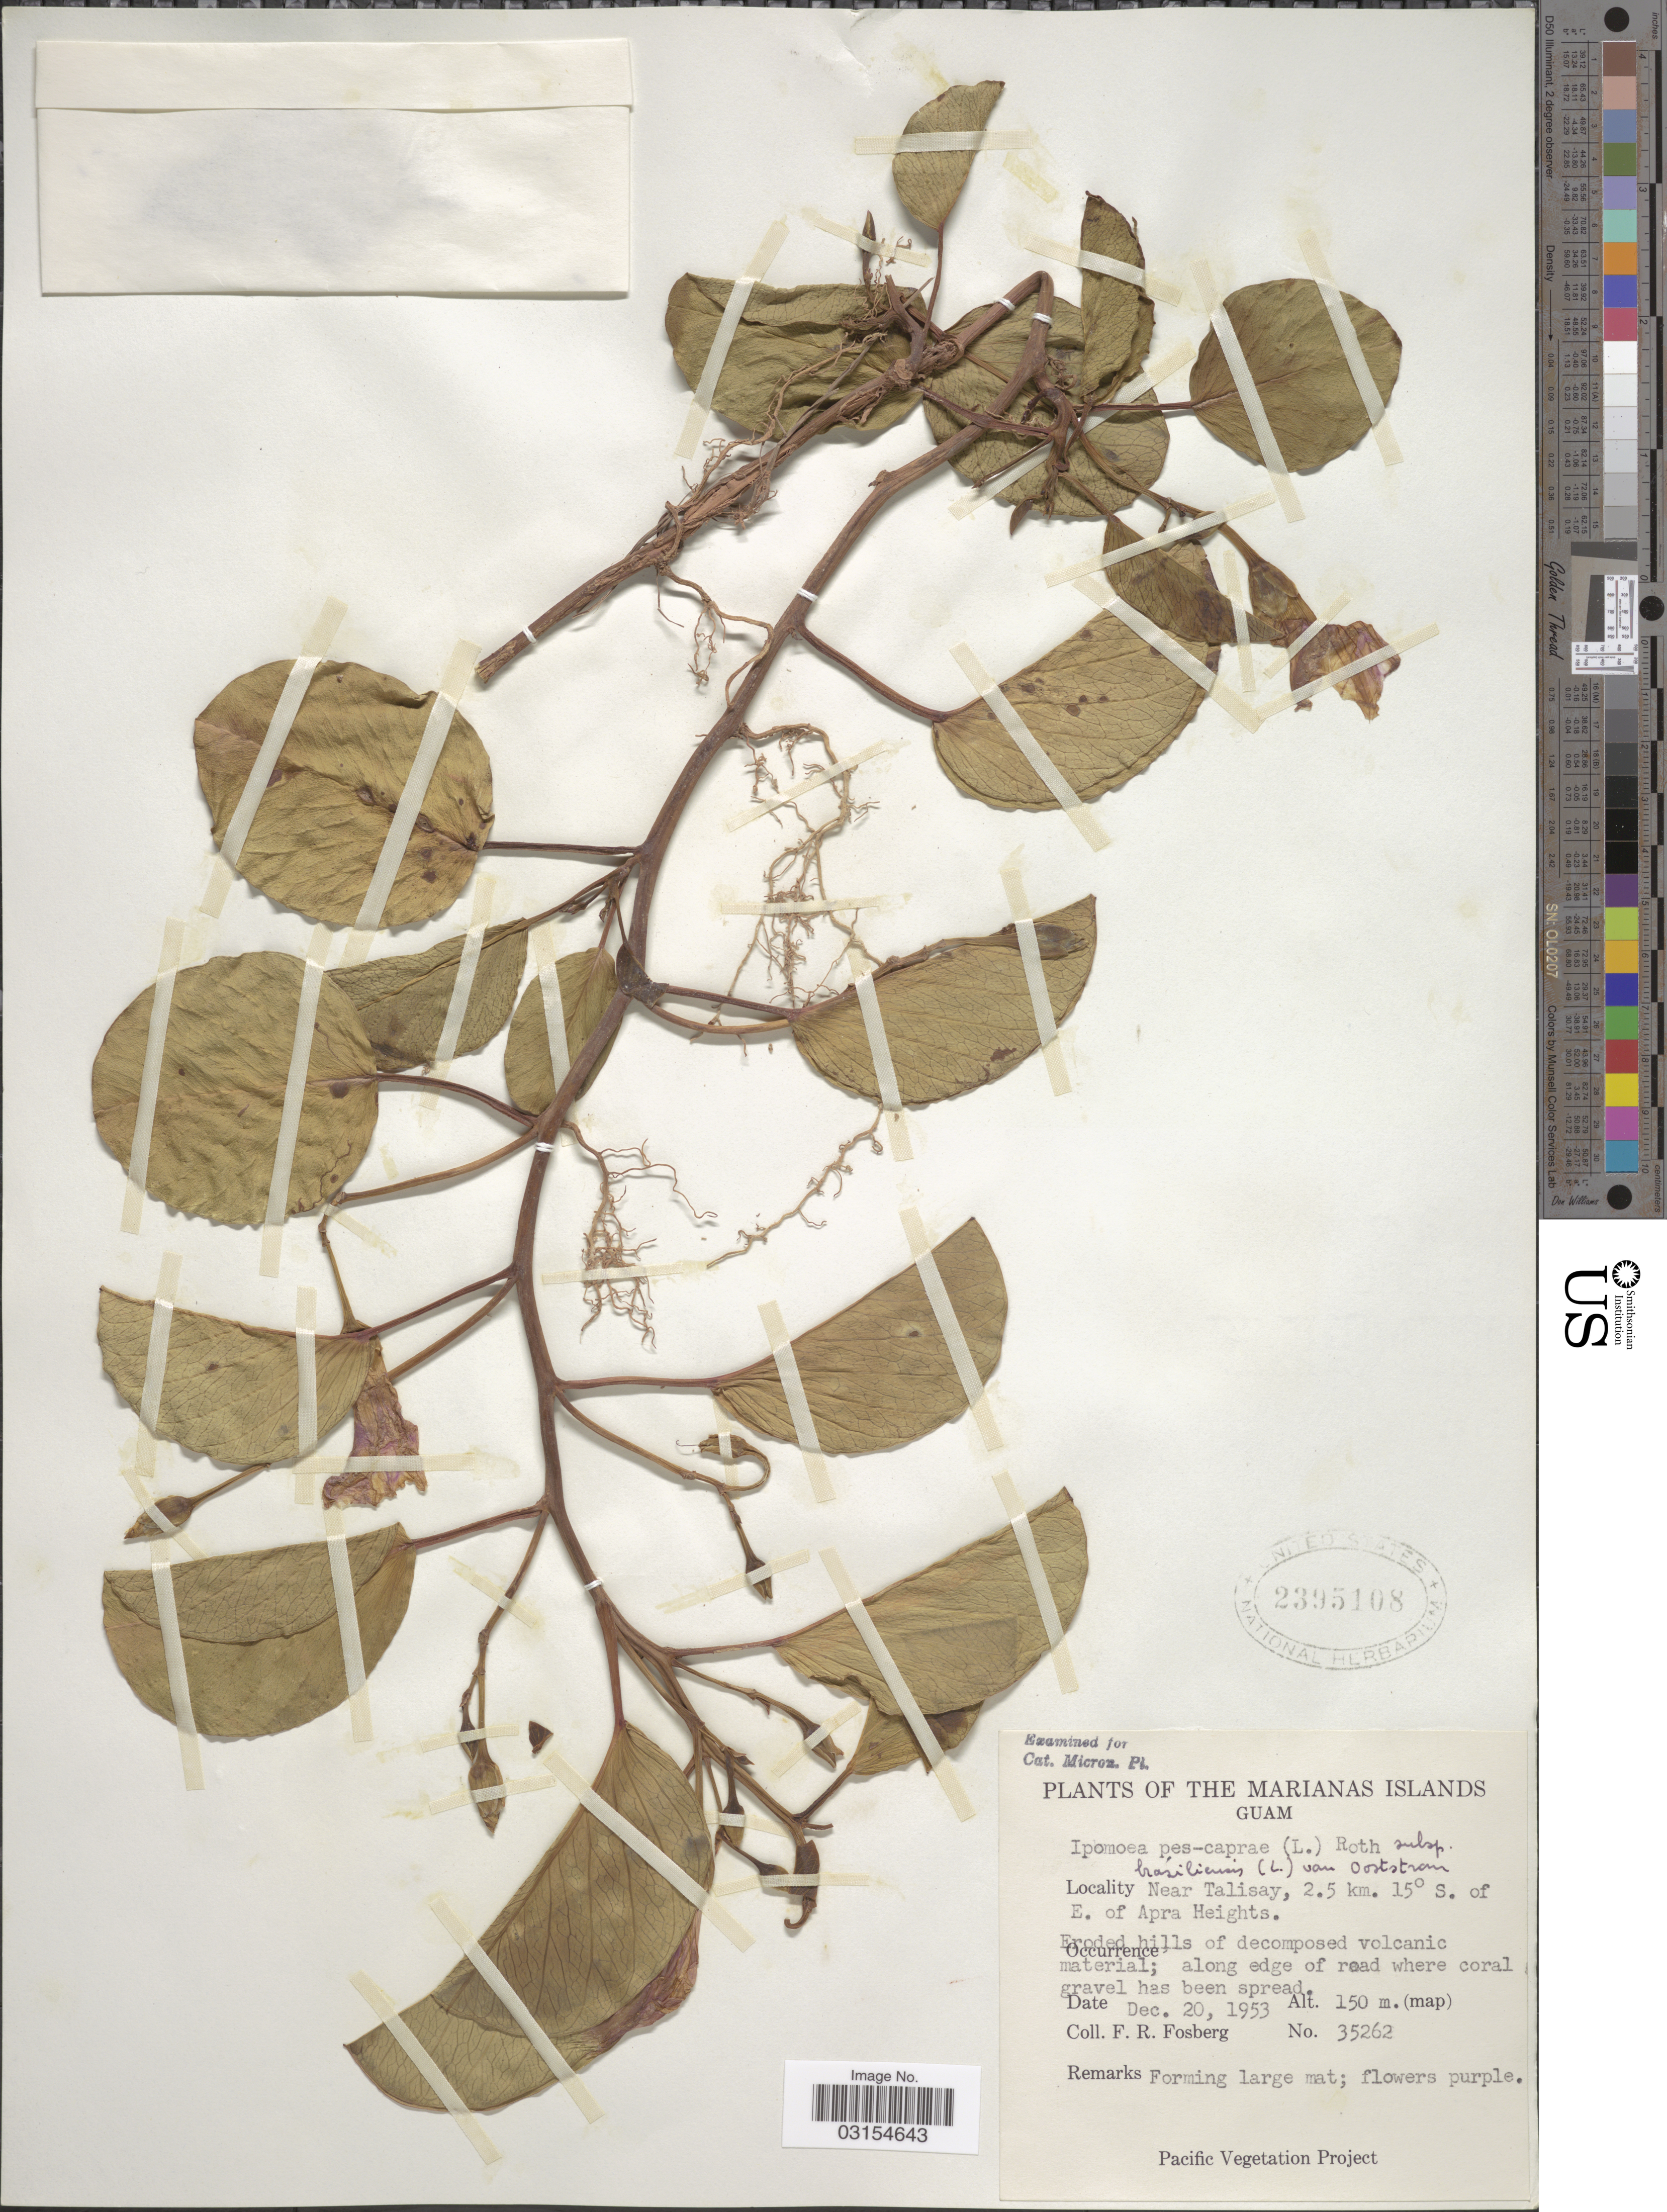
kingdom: Plantae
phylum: Tracheophyta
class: Magnoliopsida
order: Solanales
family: Convolvulaceae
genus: Ipomoea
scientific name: Ipomoea pes-caprae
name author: (L.) R. Br.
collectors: F. R. Fosberg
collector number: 35262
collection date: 1953-12-20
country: Guam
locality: Marianas Islands. Near Talisay, 2.5 km. 15° S. of E. of Apra Heights.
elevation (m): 150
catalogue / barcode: US 2395108